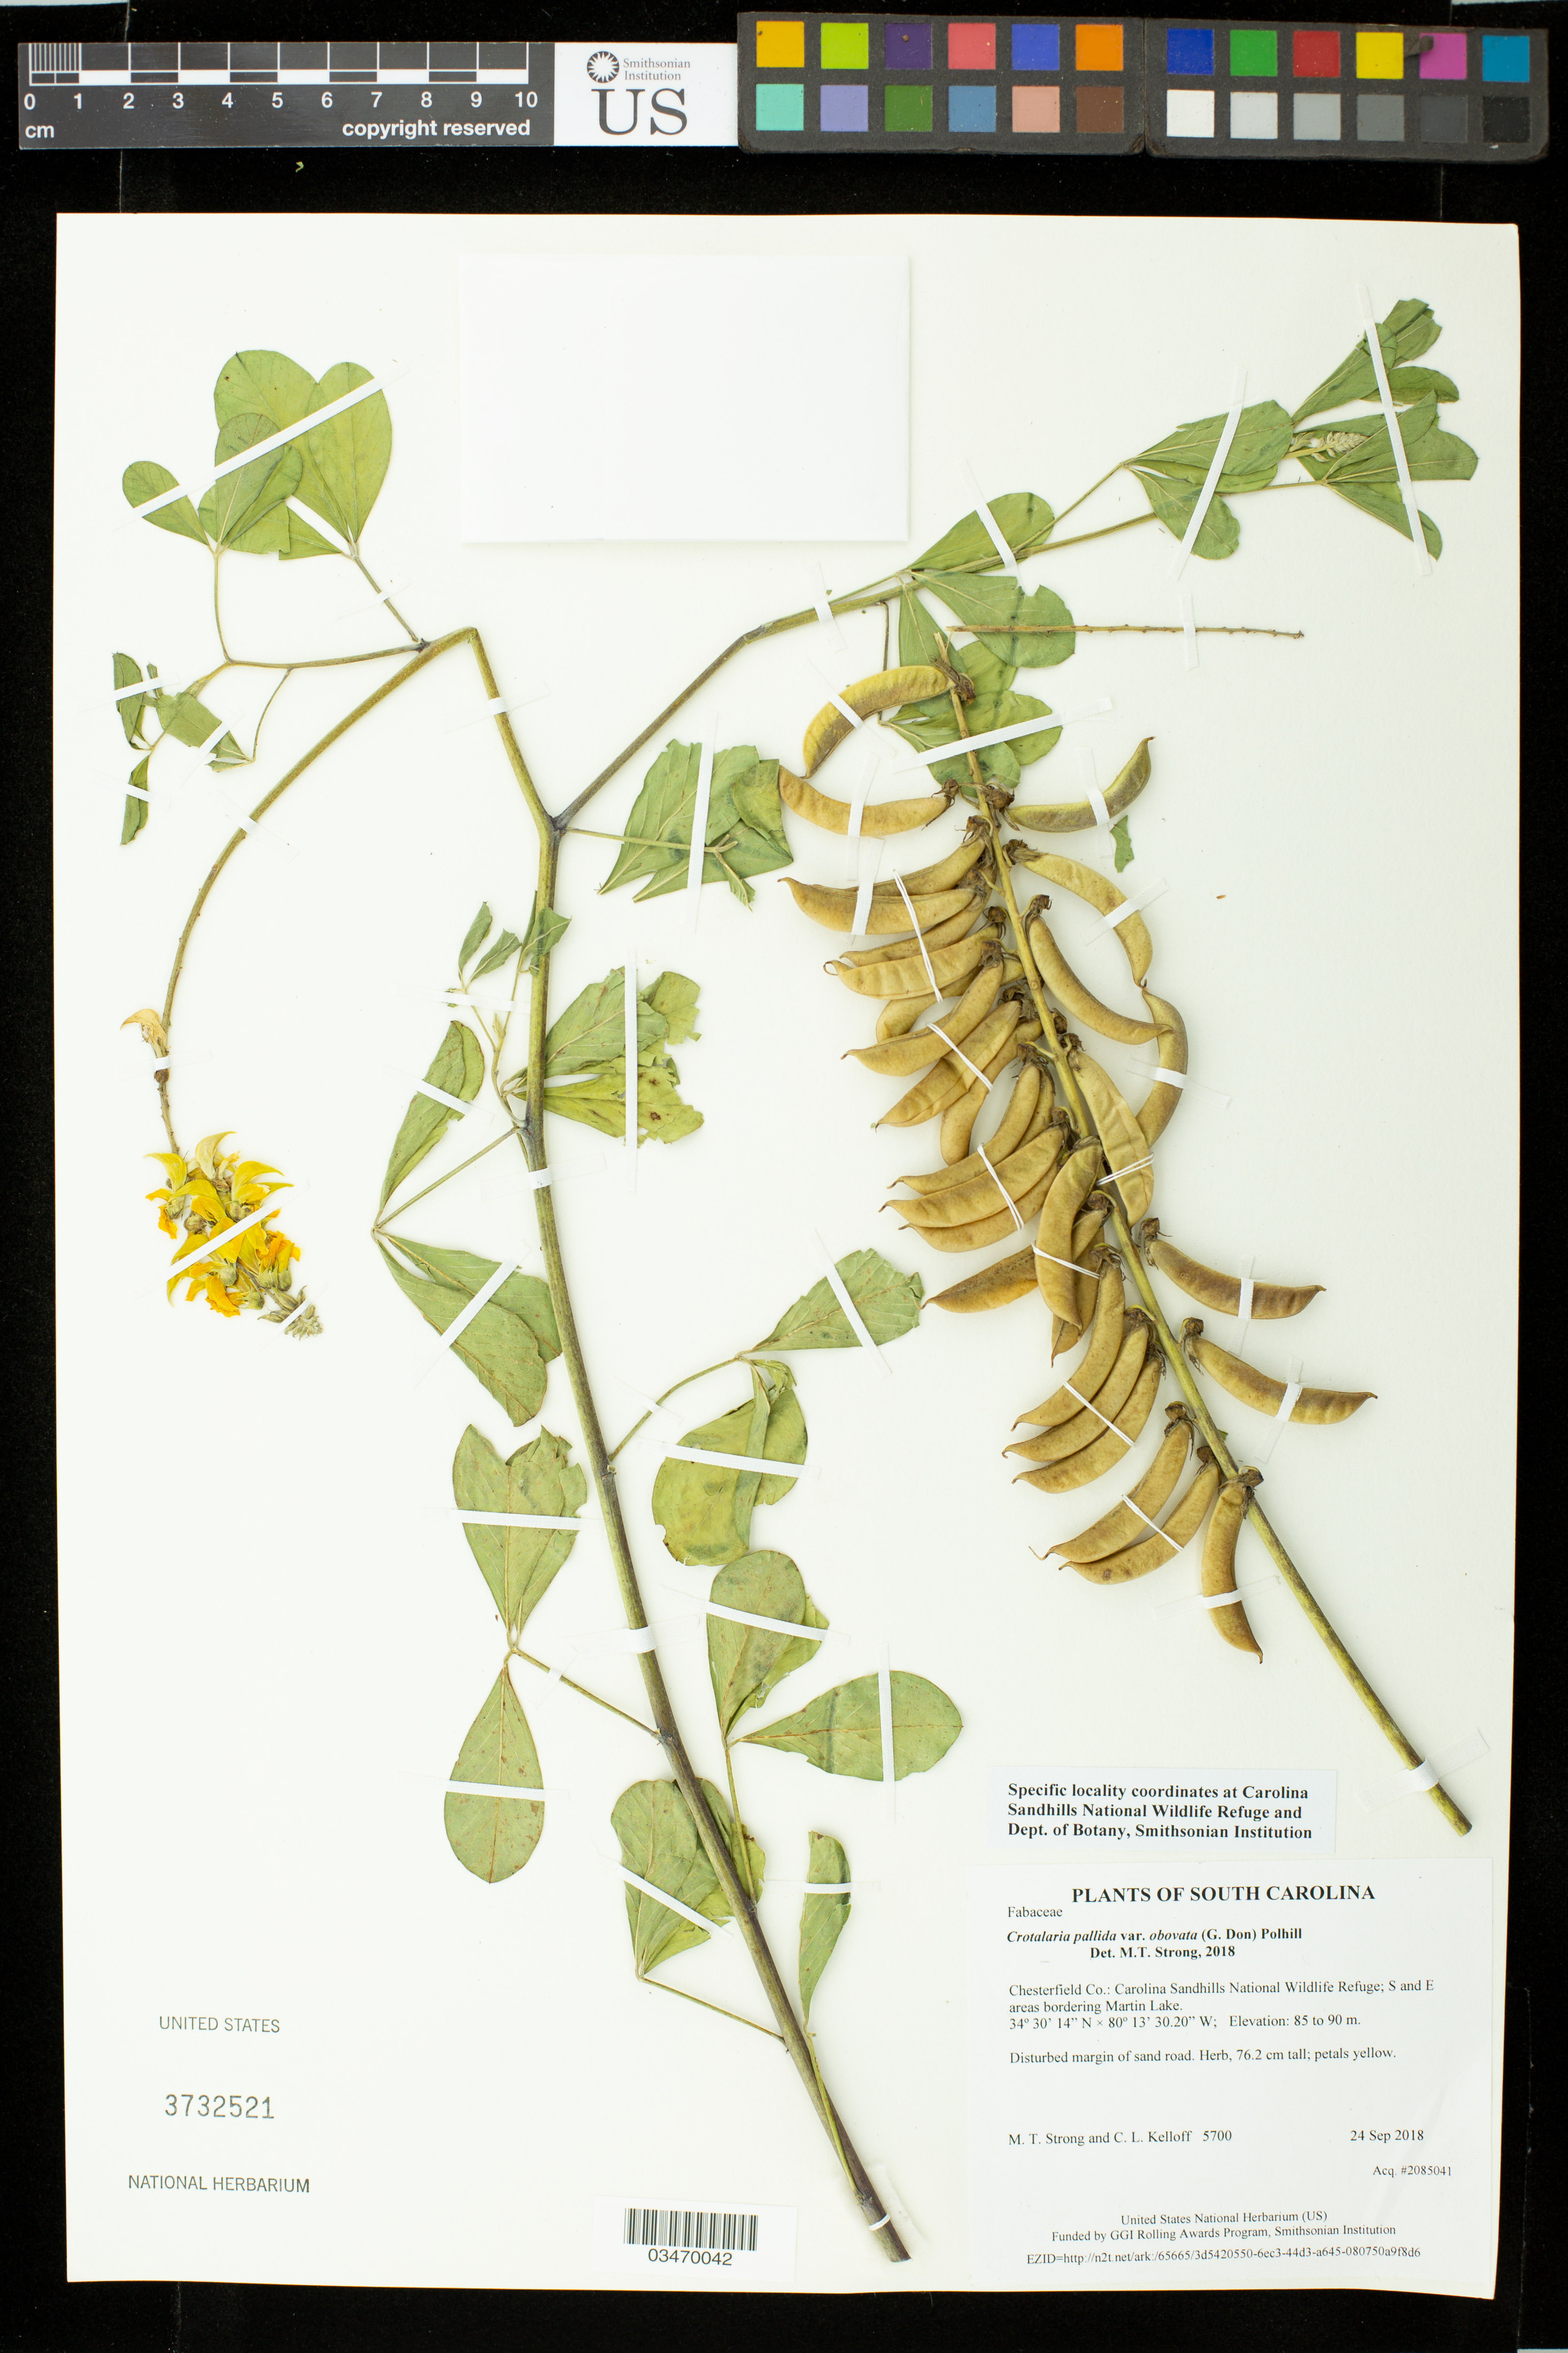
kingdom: Plantae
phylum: Tracheophyta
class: Magnoliopsida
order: Fabales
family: Fabaceae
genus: Crotalaria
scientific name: Crotalaria pallida var. obovata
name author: (G. Don) Polhill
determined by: Strong, M. T., (US), Smithsonian Institution - National Museum of Natural History (UNITED STATES)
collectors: M. T. Strong & C. L. Kelloff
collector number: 5700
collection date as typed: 24 Sep 2018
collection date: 2018-09-24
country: United States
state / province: South Carolina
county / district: Chesterfield Co.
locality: Carolina Sandhills National Wildlife Refuge; S and E areas bordering Martin Lake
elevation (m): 85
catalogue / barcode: US 3732521